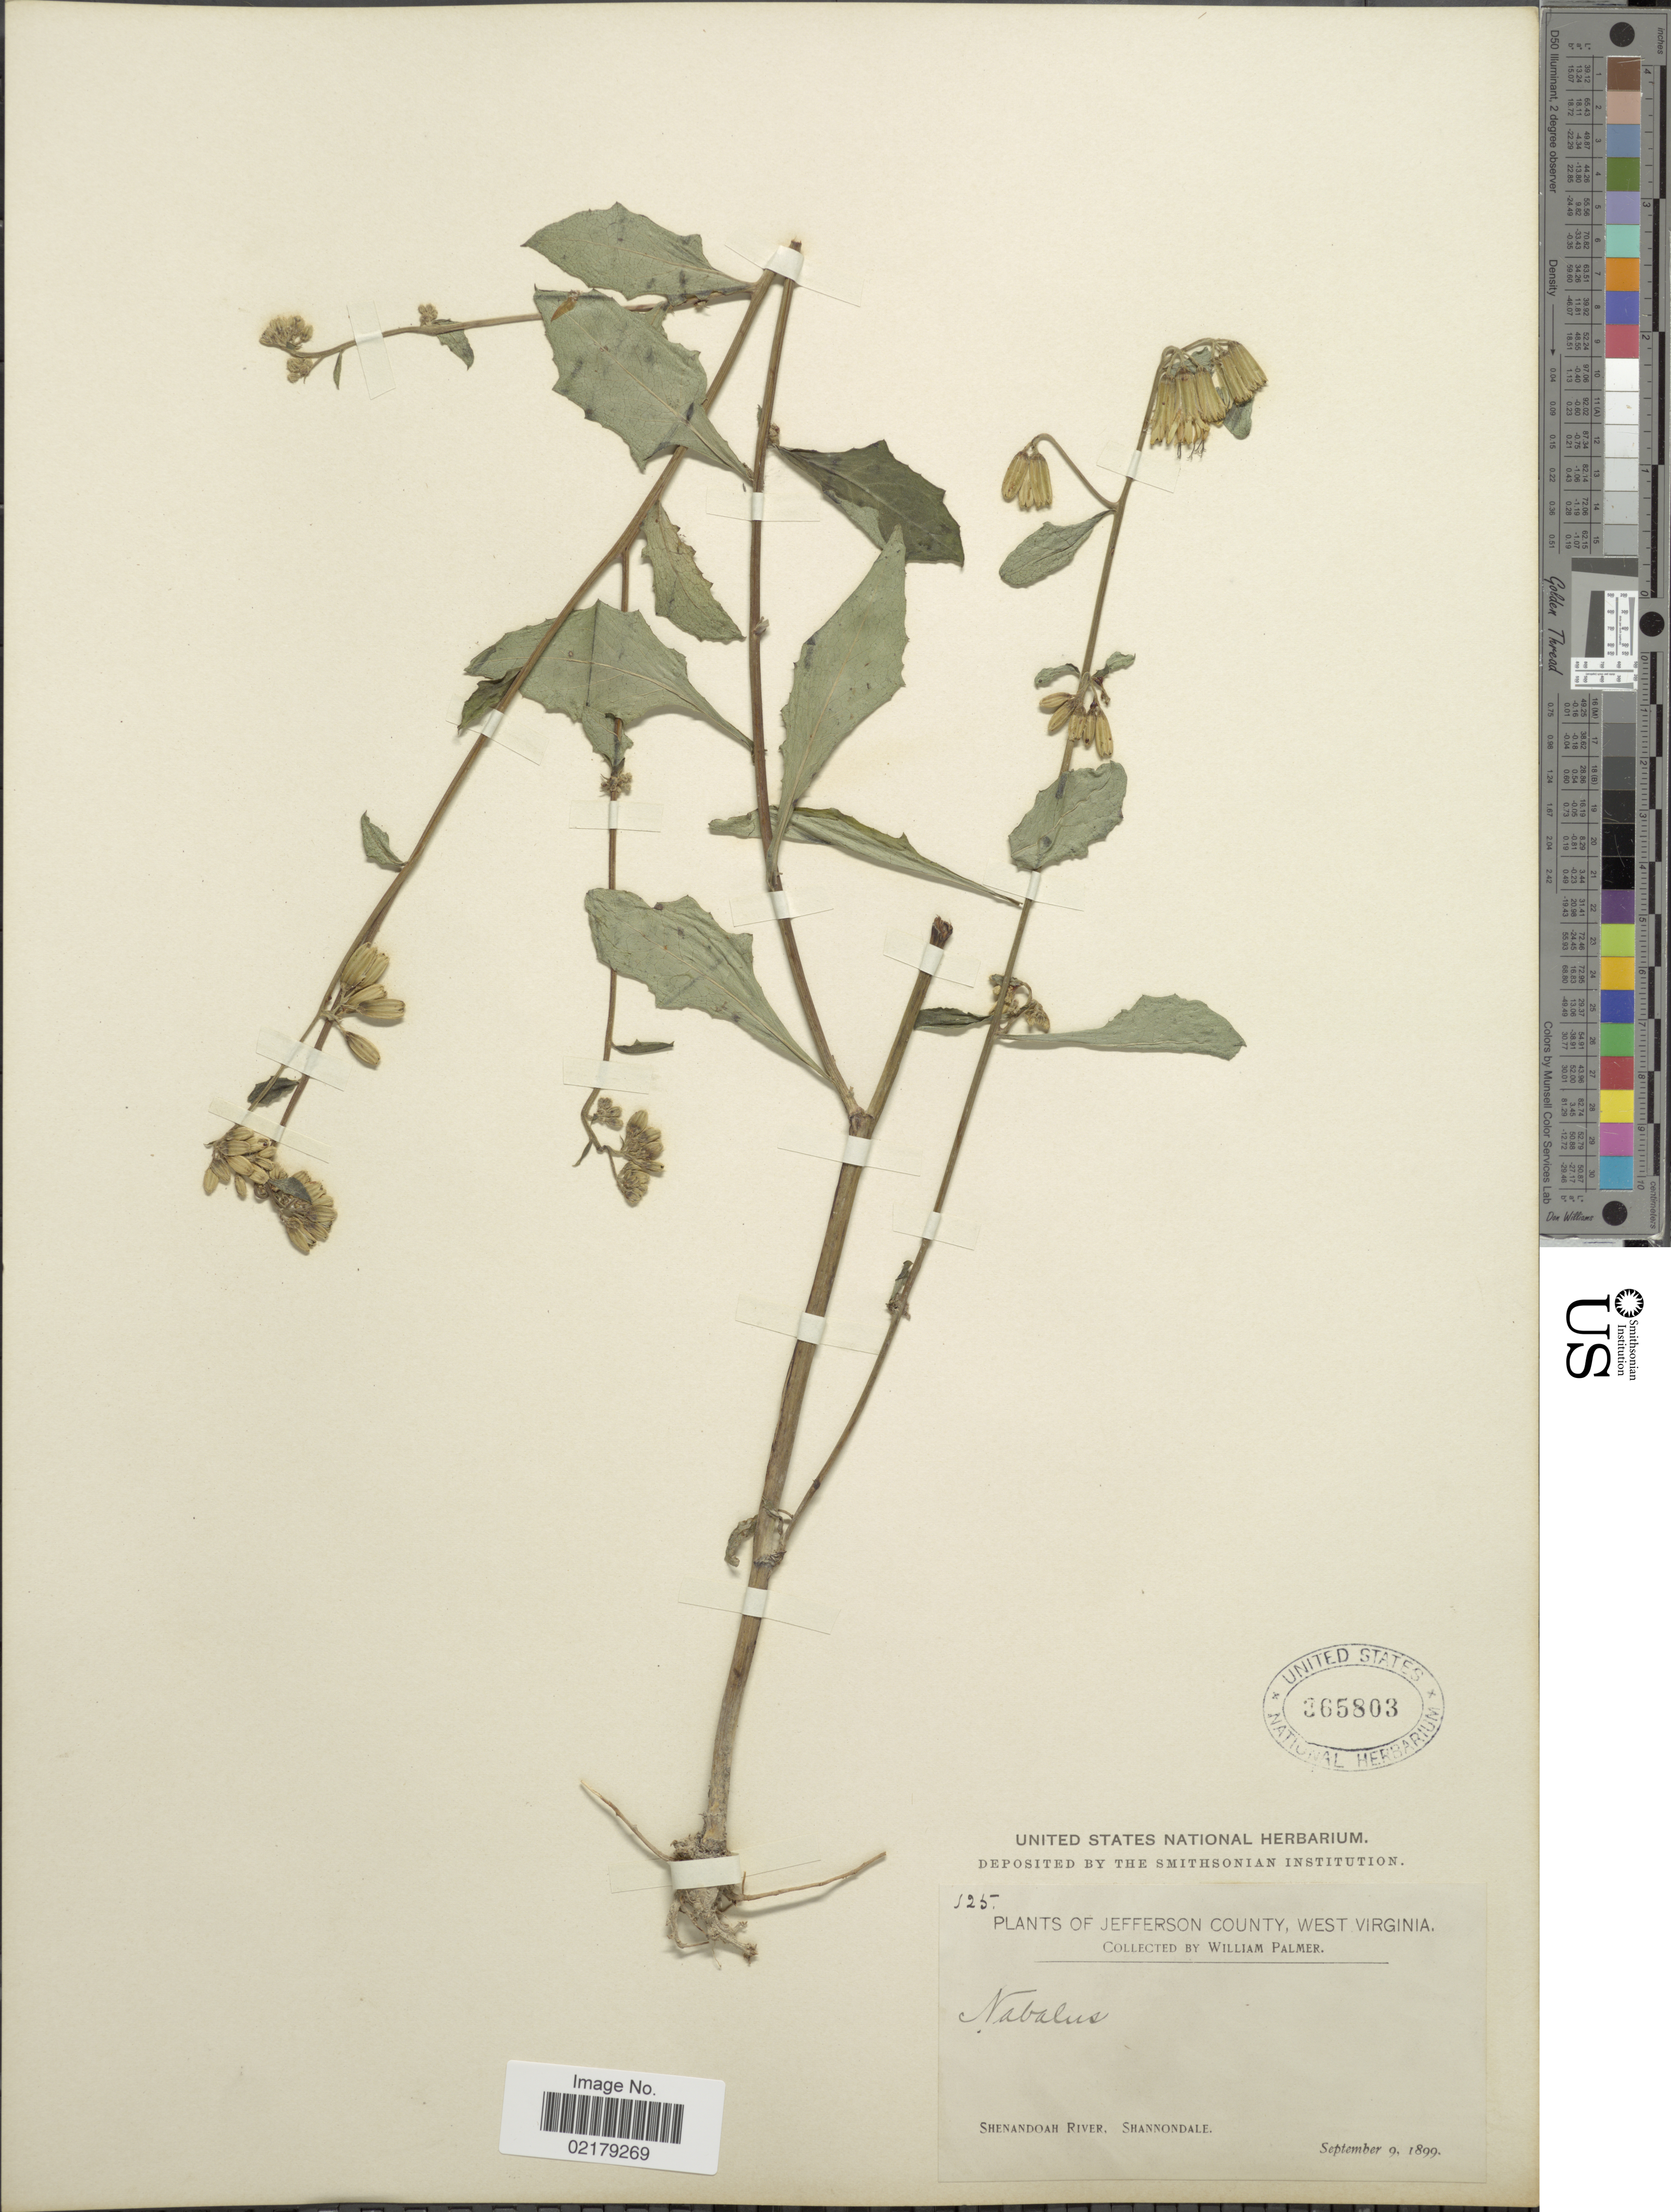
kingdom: Plantae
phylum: Tracheophyta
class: Magnoliopsida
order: Asterales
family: Asteraceae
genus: Nabalus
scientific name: Nabalus serpentarius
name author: (Pursh) Hook.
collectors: W. Palmer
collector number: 125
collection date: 1899-09-09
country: United States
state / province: West Virginia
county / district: Jefferson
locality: Jefferson County, Shenandoah River, Shannondale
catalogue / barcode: US 365803